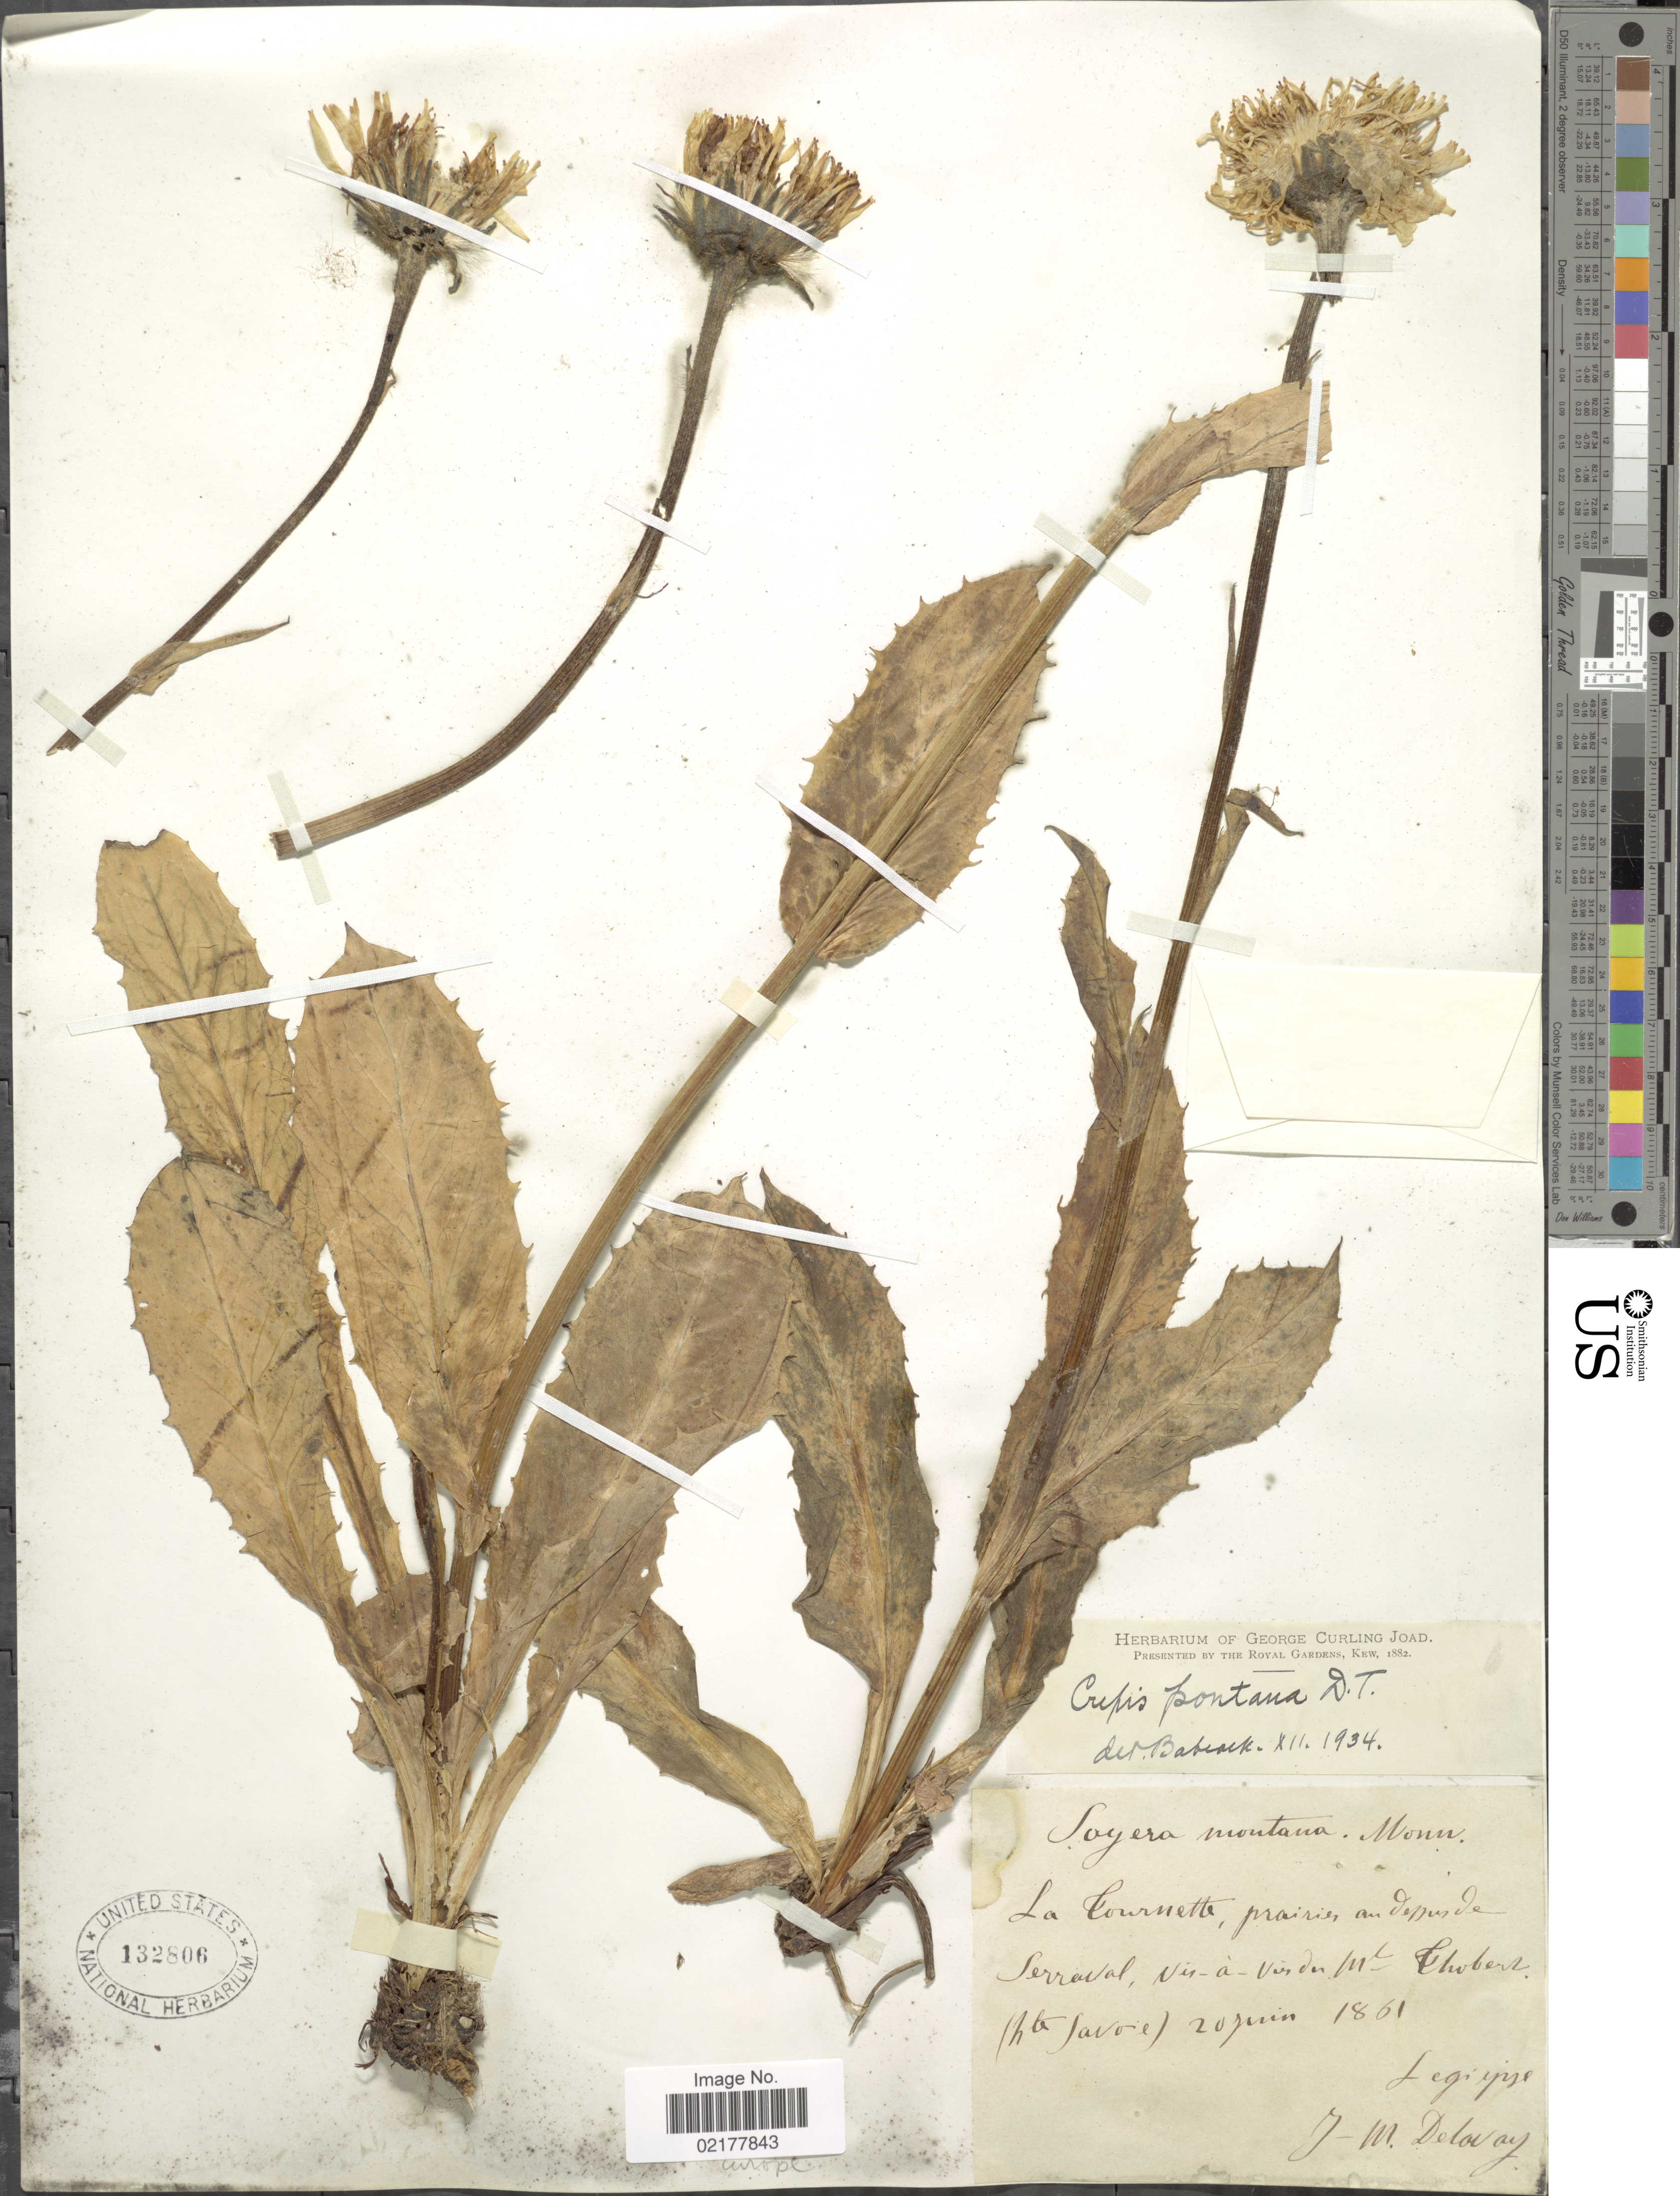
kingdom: Plantae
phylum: Tracheophyta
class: Magnoliopsida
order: Asterales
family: Asteraceae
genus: Crepis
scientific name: Crepis fraasii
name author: Sch. Bip.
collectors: J. Delavay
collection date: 1861-06-20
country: France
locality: La Cournette, prairies an de musde. Serraval, vis-a-vis du mt. Chobert (hte Savoie) [interpreted]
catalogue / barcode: US 132806